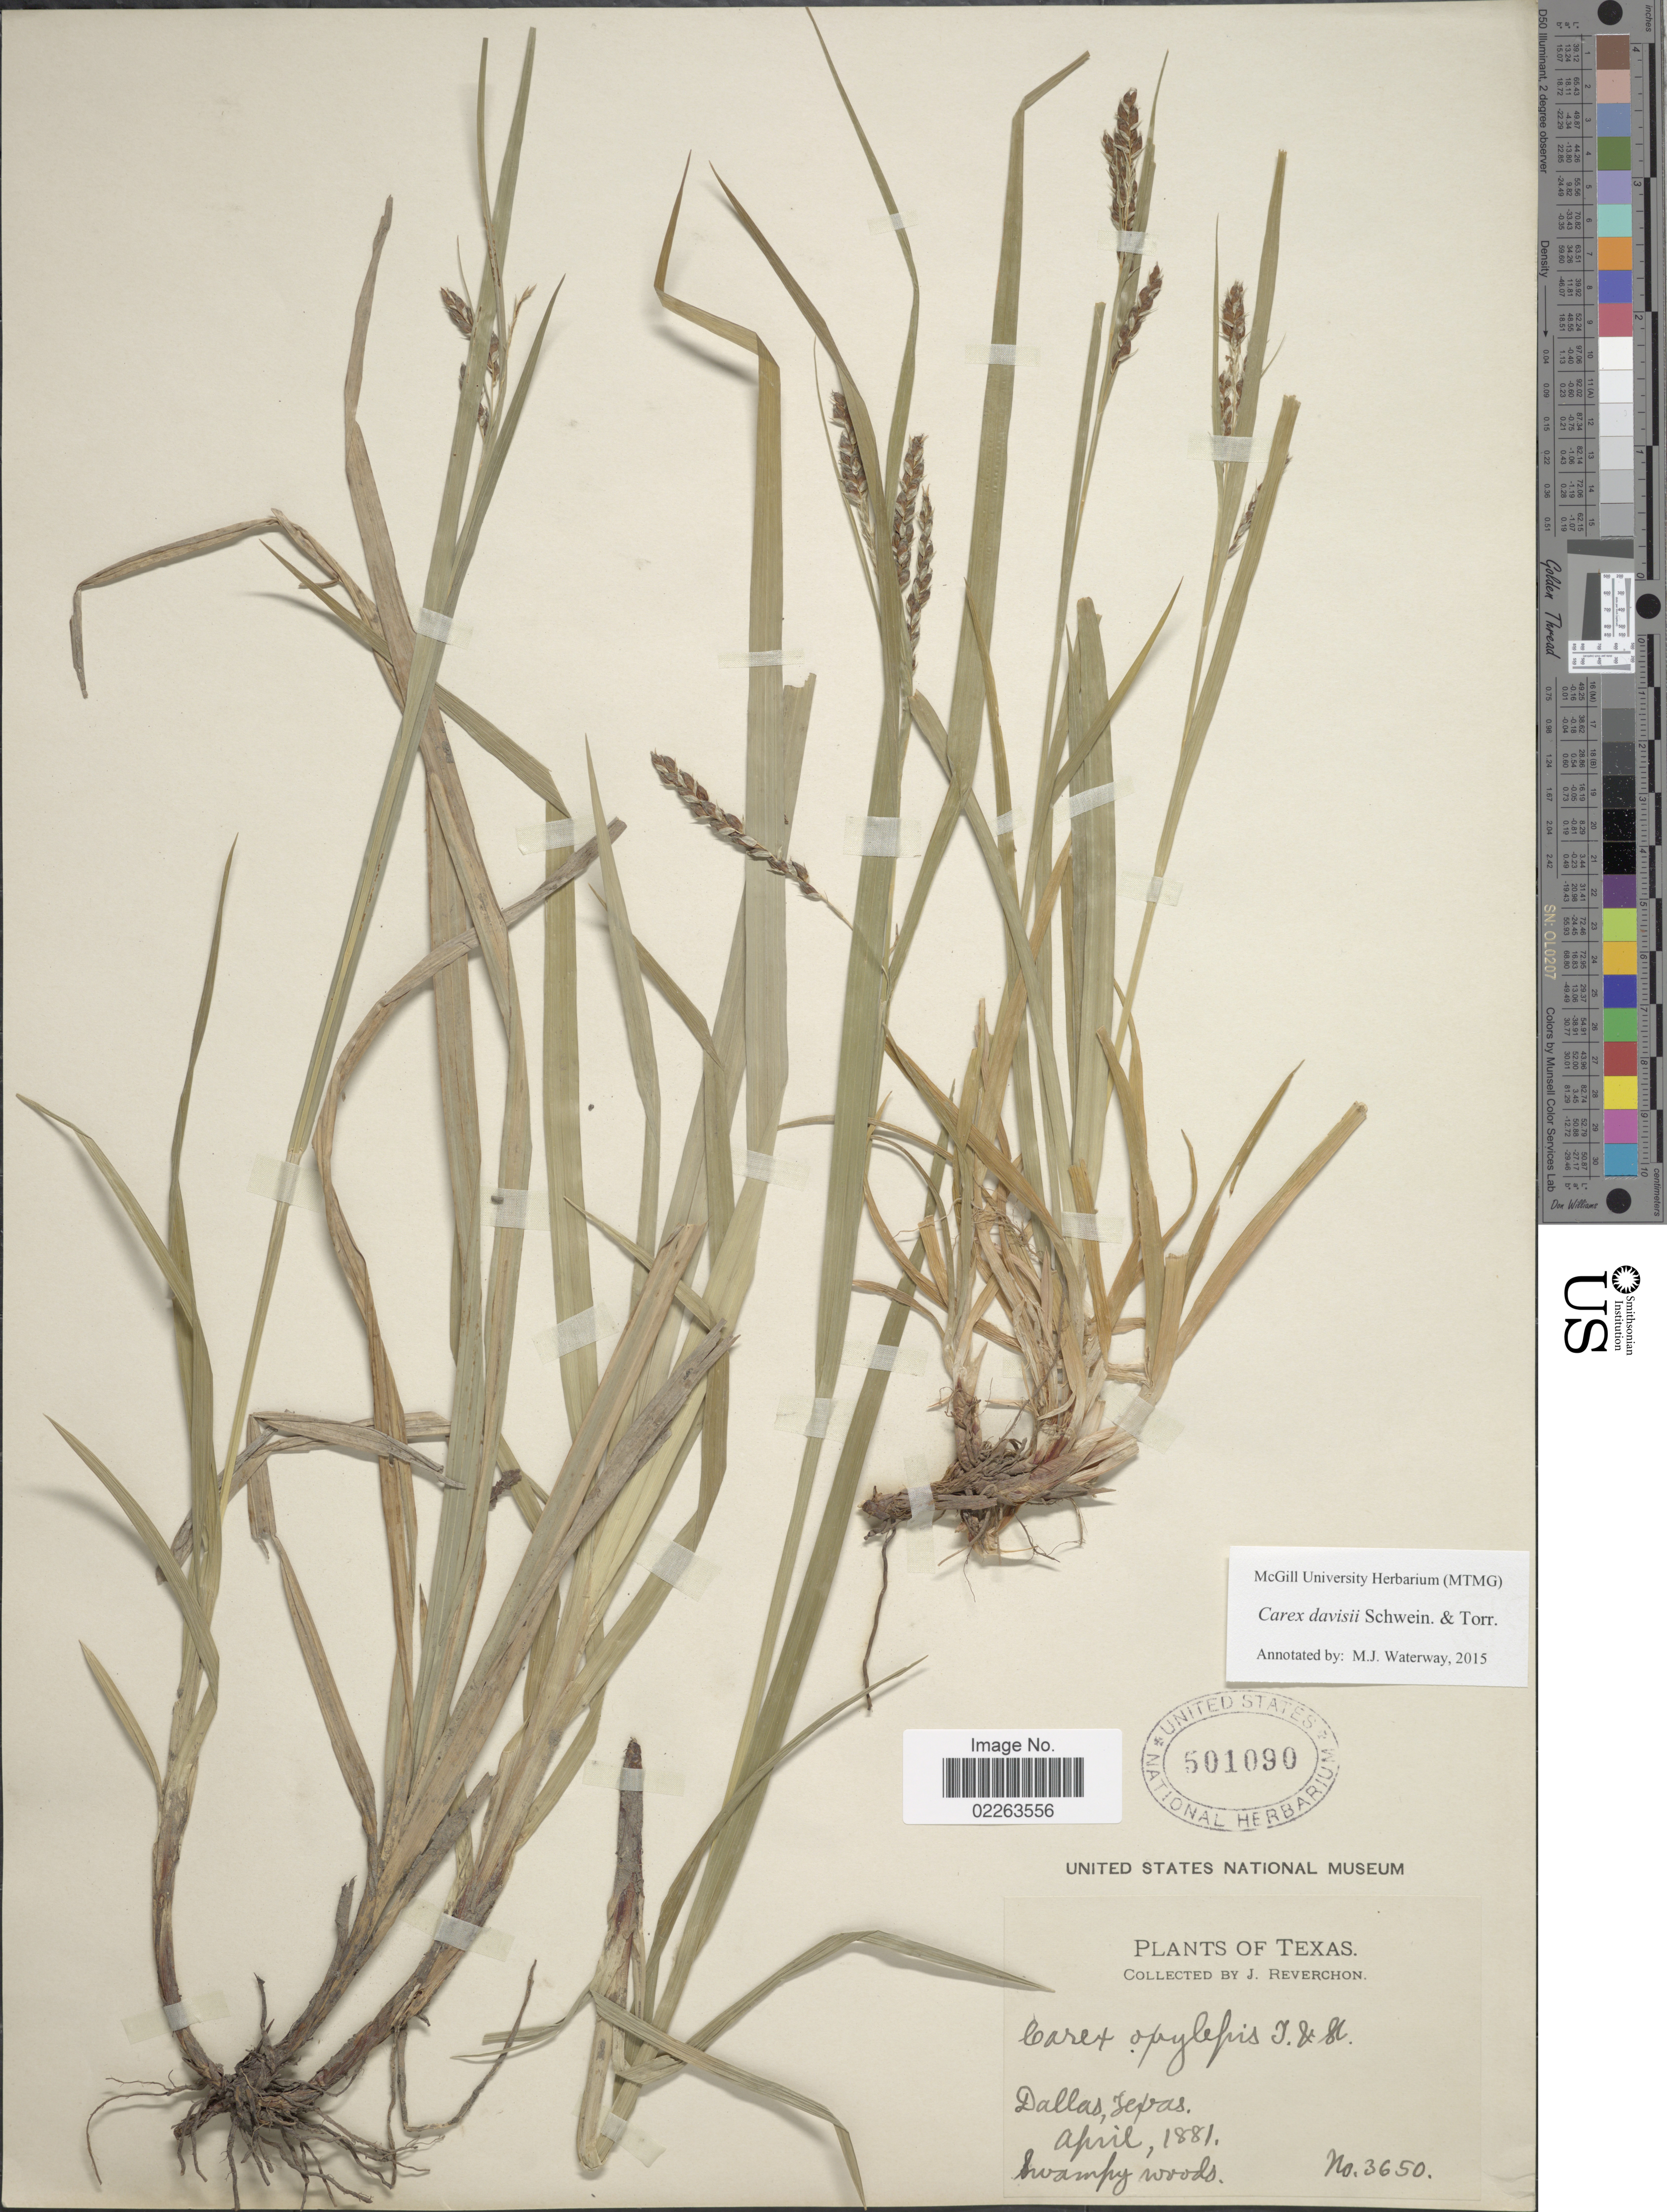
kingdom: Plantae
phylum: Tracheophyta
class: Liliopsida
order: Poales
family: Cyperaceae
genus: Carex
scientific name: Carex davisii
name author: Schwein. & Torr.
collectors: J. Reverchon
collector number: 3650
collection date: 1881-04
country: United States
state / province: Texas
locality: Dallas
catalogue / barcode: US 501090